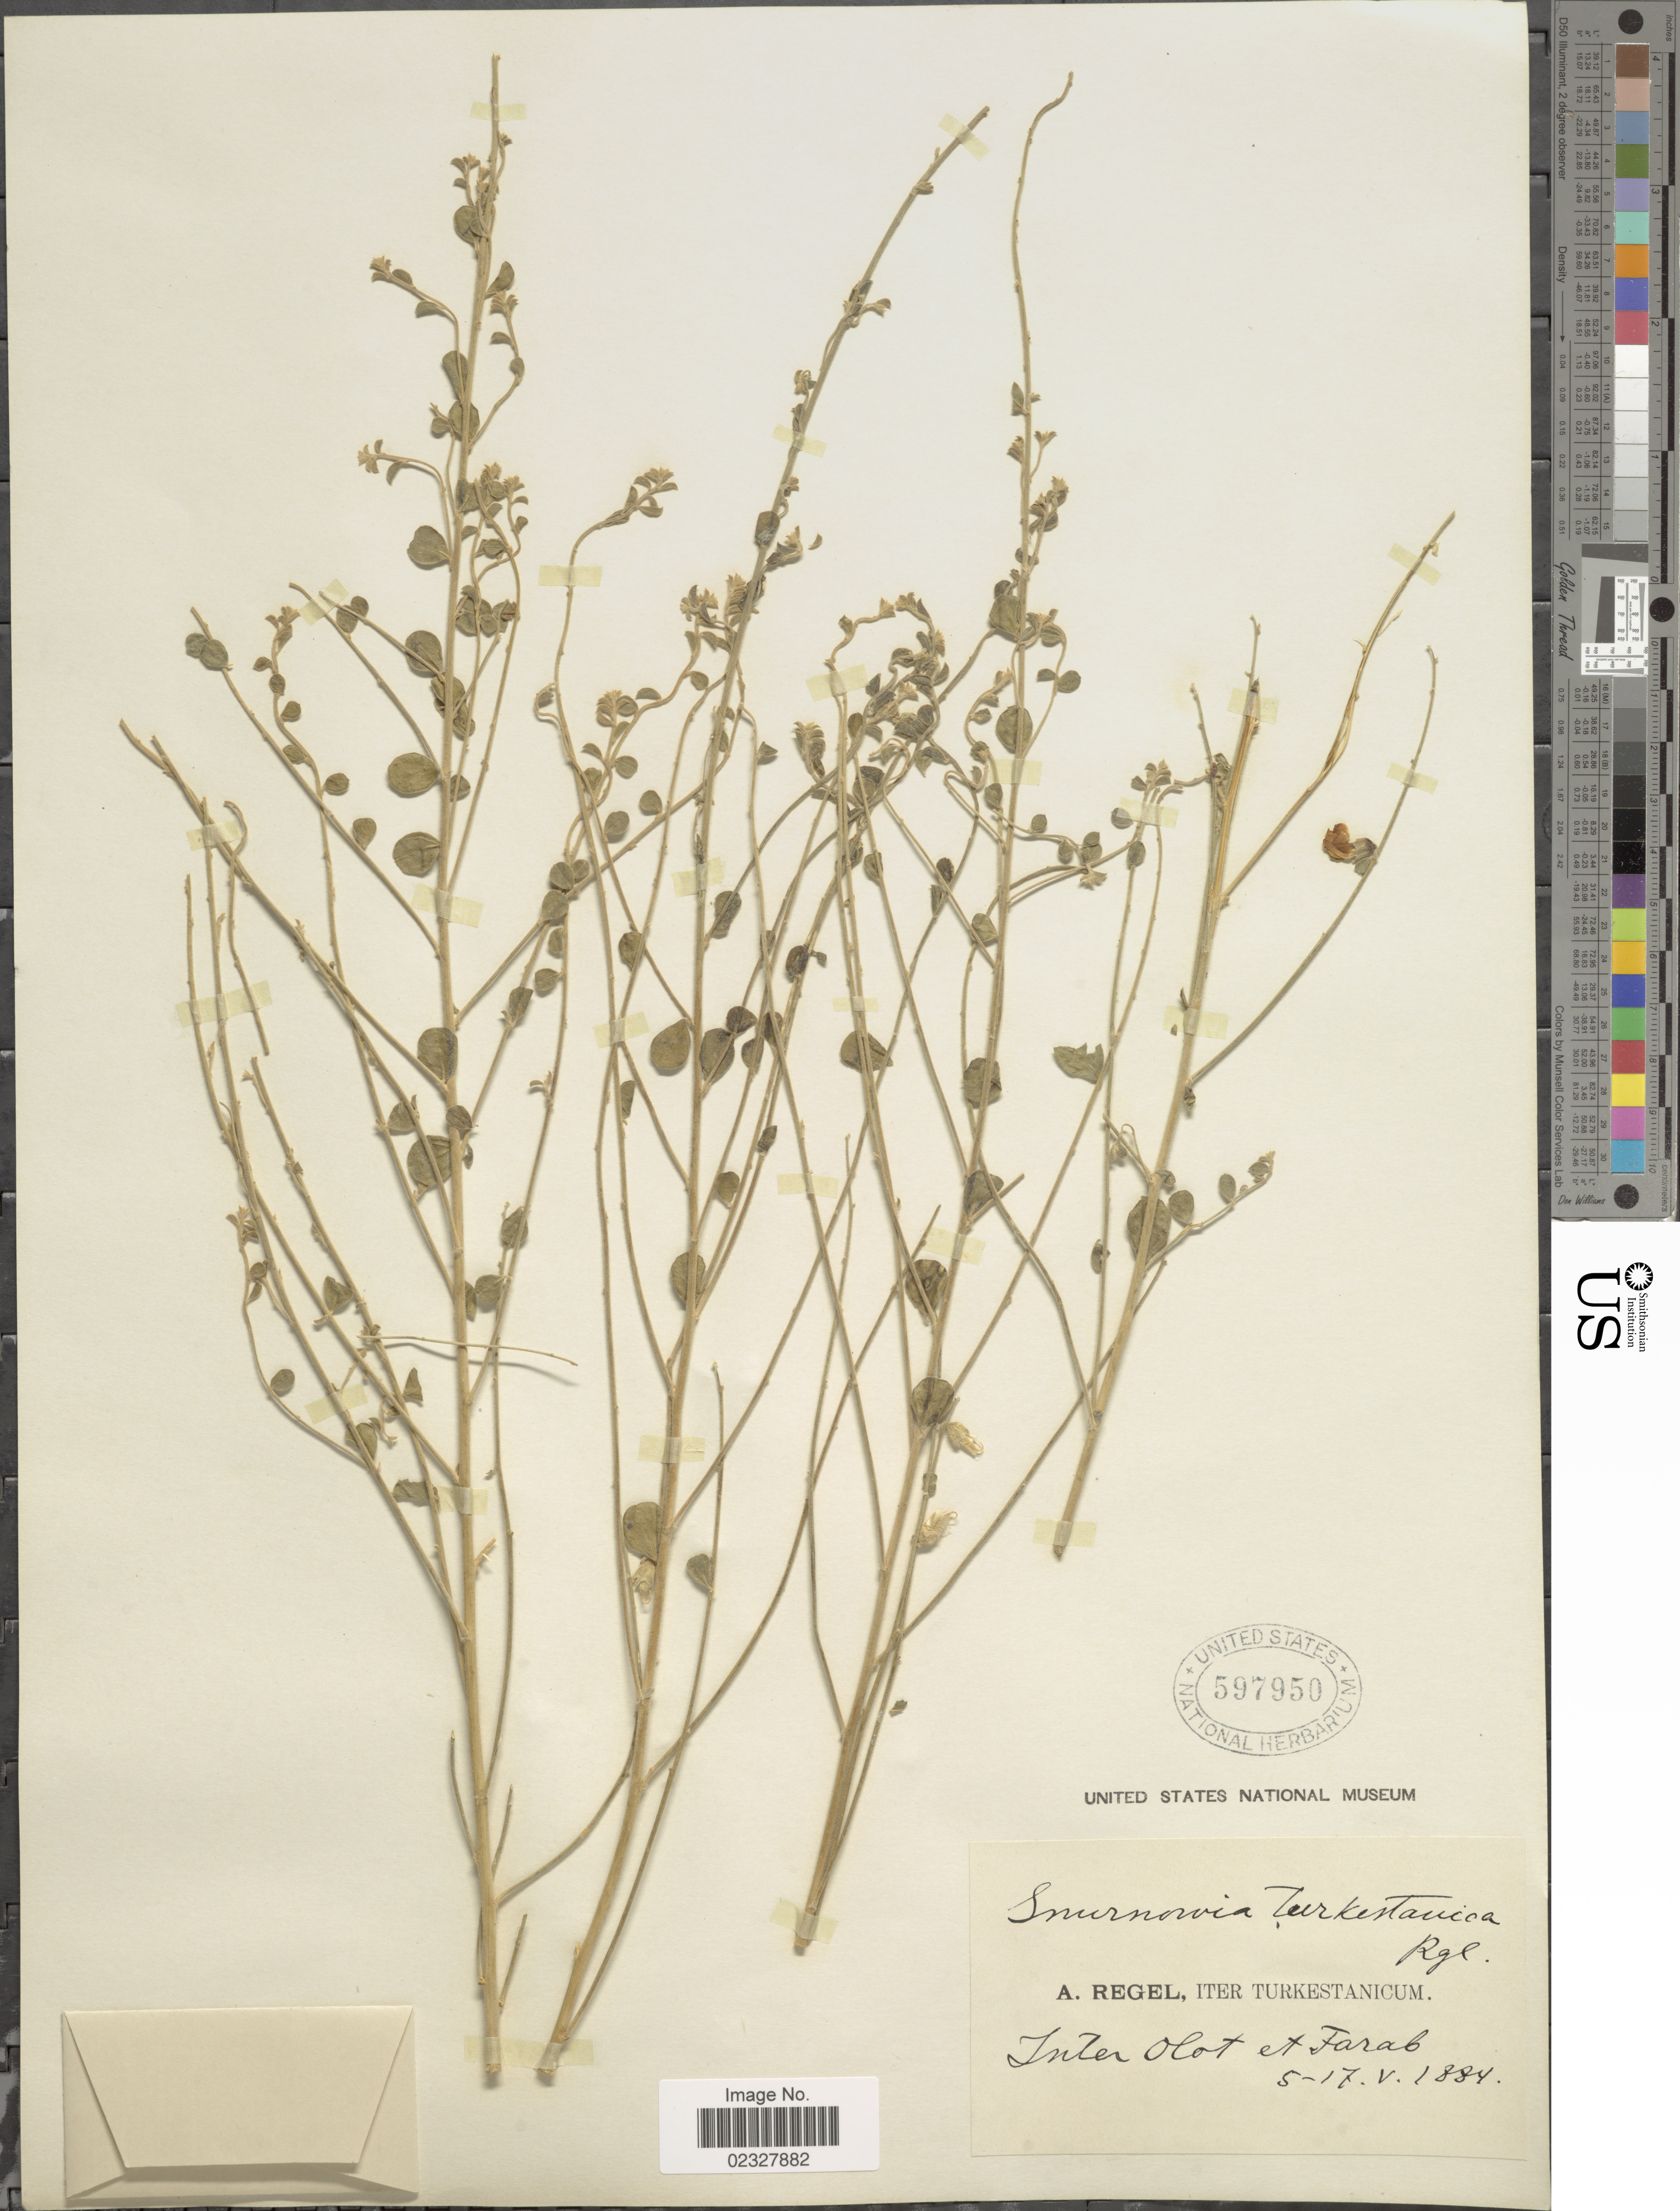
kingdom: Plantae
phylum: Tracheophyta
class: Magnoliopsida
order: Fabales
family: Fabaceae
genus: Smirnowia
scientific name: Smirnowia turkestana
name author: Bunge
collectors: A. Regel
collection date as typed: Transcribed d/m/y: 5/5/84 to 17/5/84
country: Iran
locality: Inter Olot et Farab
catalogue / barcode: US 597950